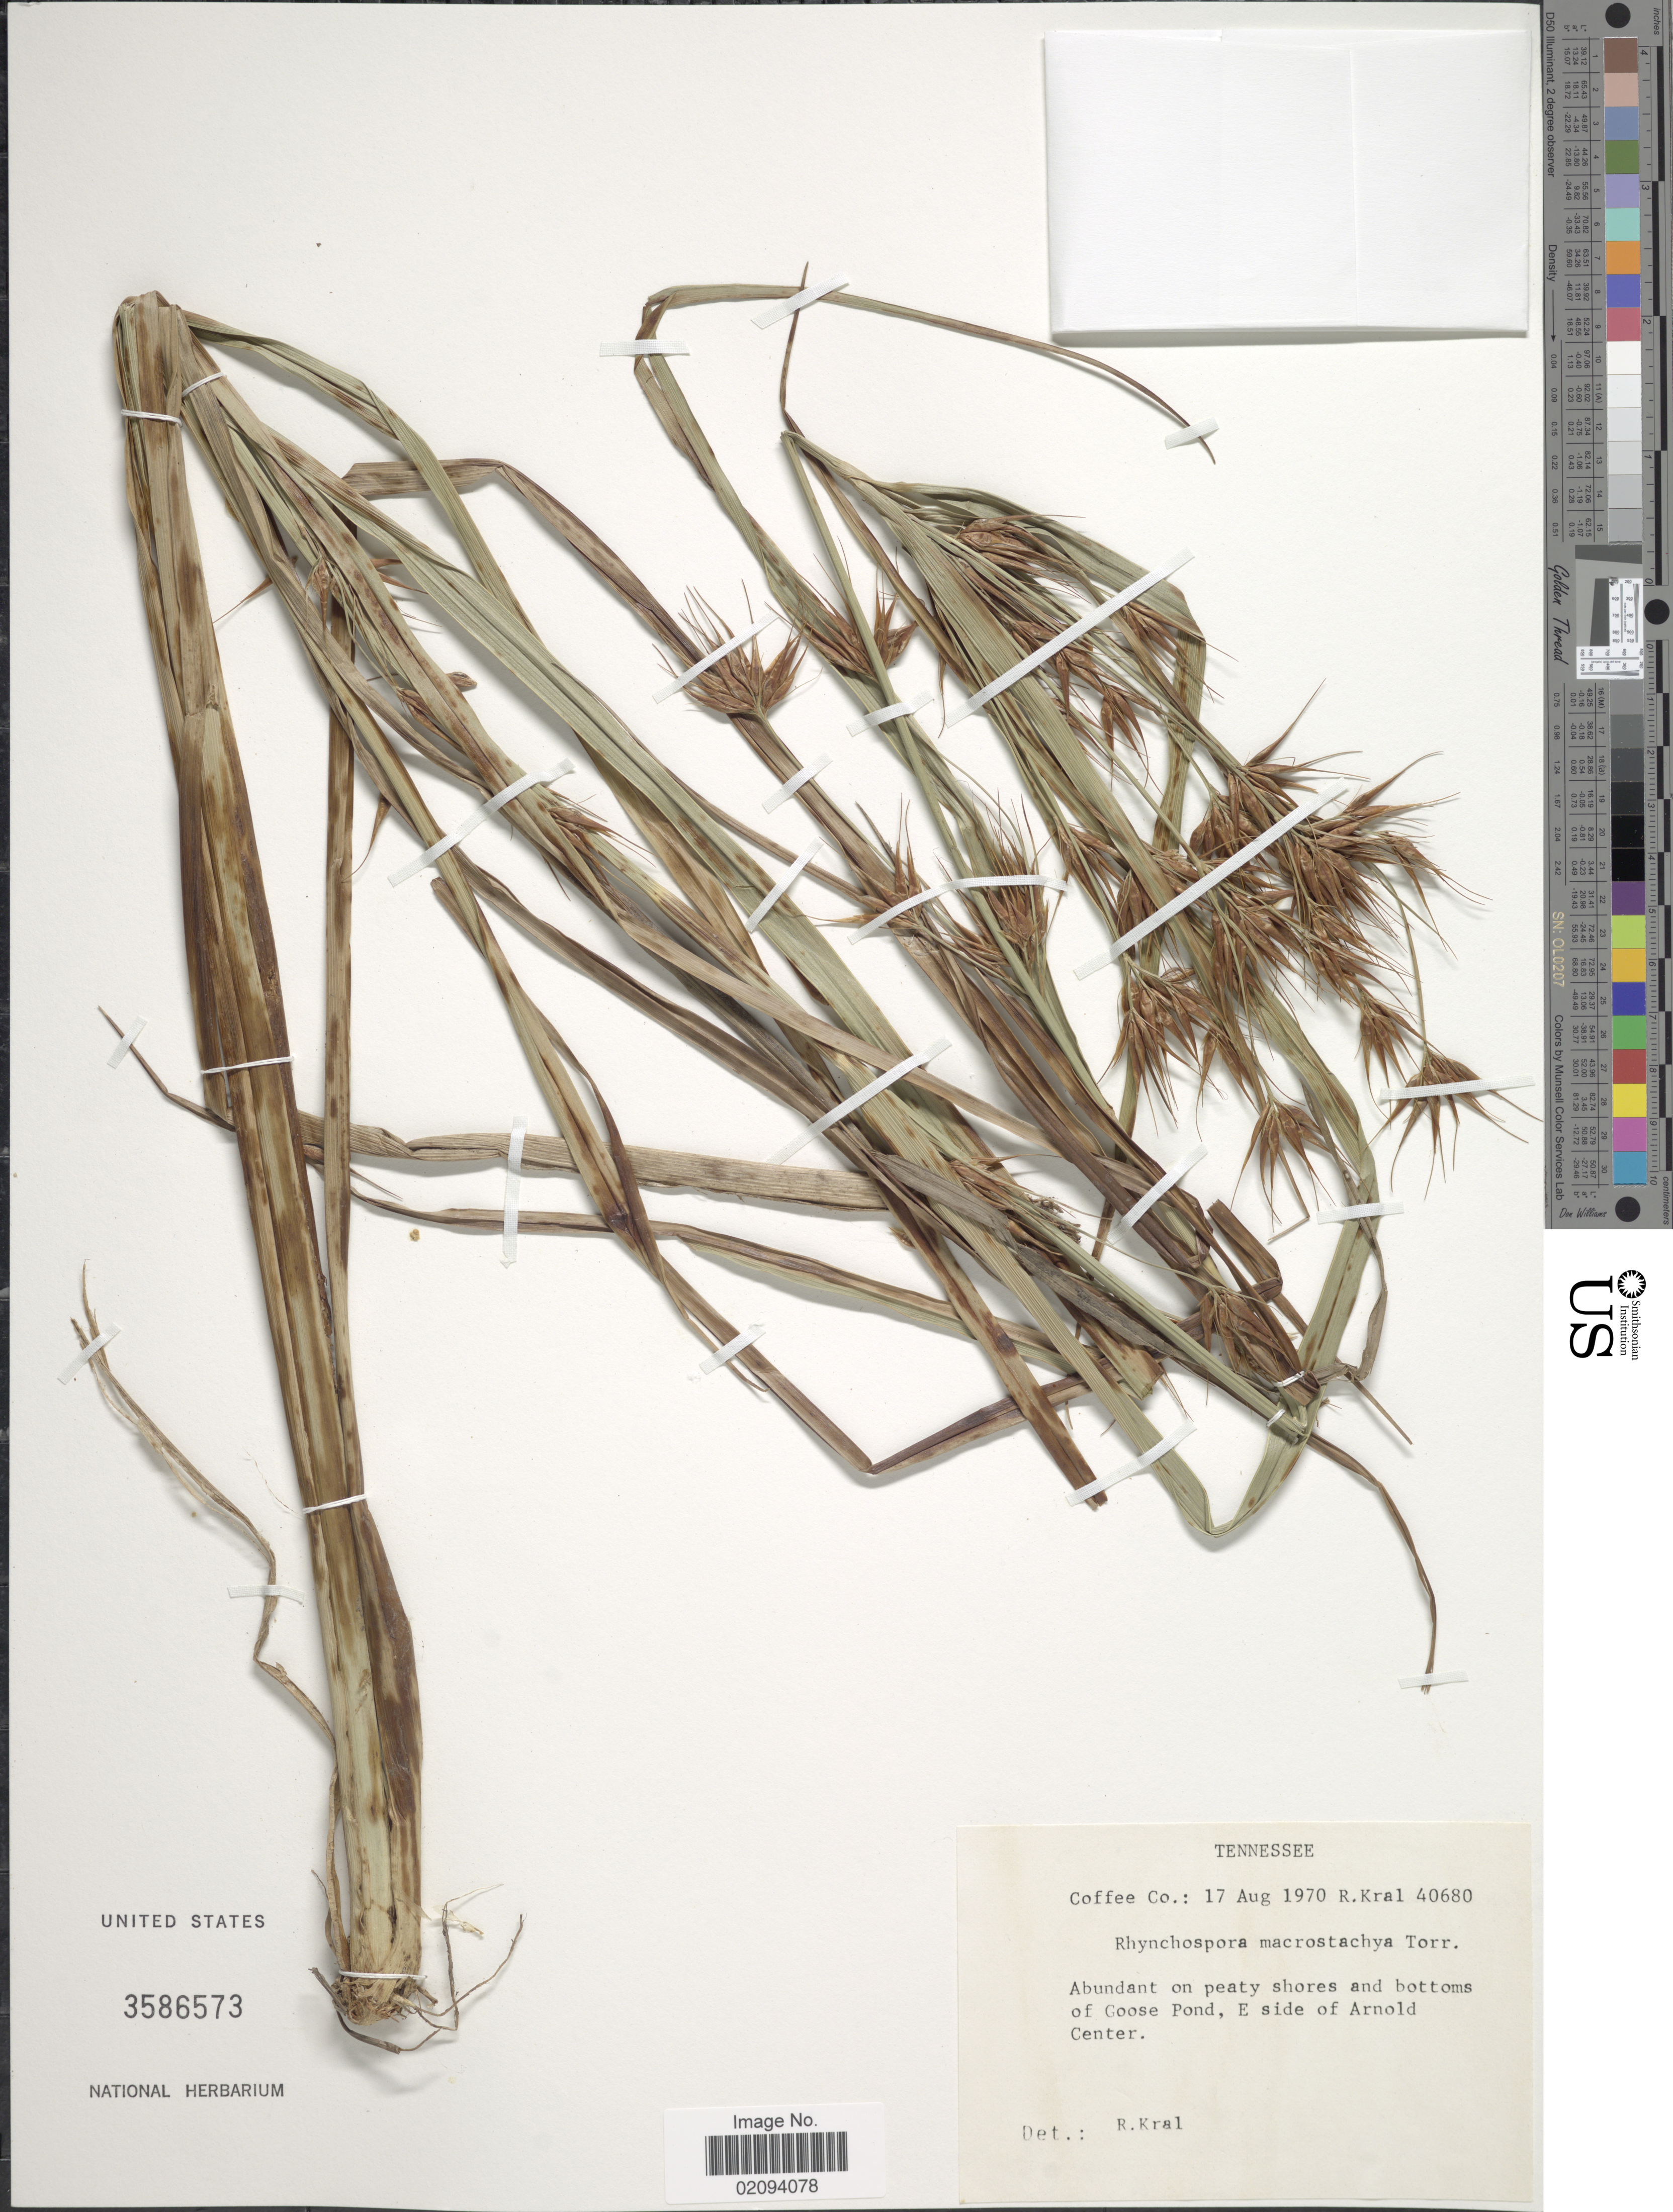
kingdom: Plantae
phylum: Tracheophyta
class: Liliopsida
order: Poales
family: Cyperaceae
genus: Rhynchospora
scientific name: Rhynchospora macrostachya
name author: Torr. ex A. Gray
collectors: R. Kral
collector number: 40680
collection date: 1970-08-17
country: United States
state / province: Tennessee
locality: Coffee Co. Abundant on peaty shores and bottoms of Goose Pond, E side of Arnold Center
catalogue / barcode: US 3586573